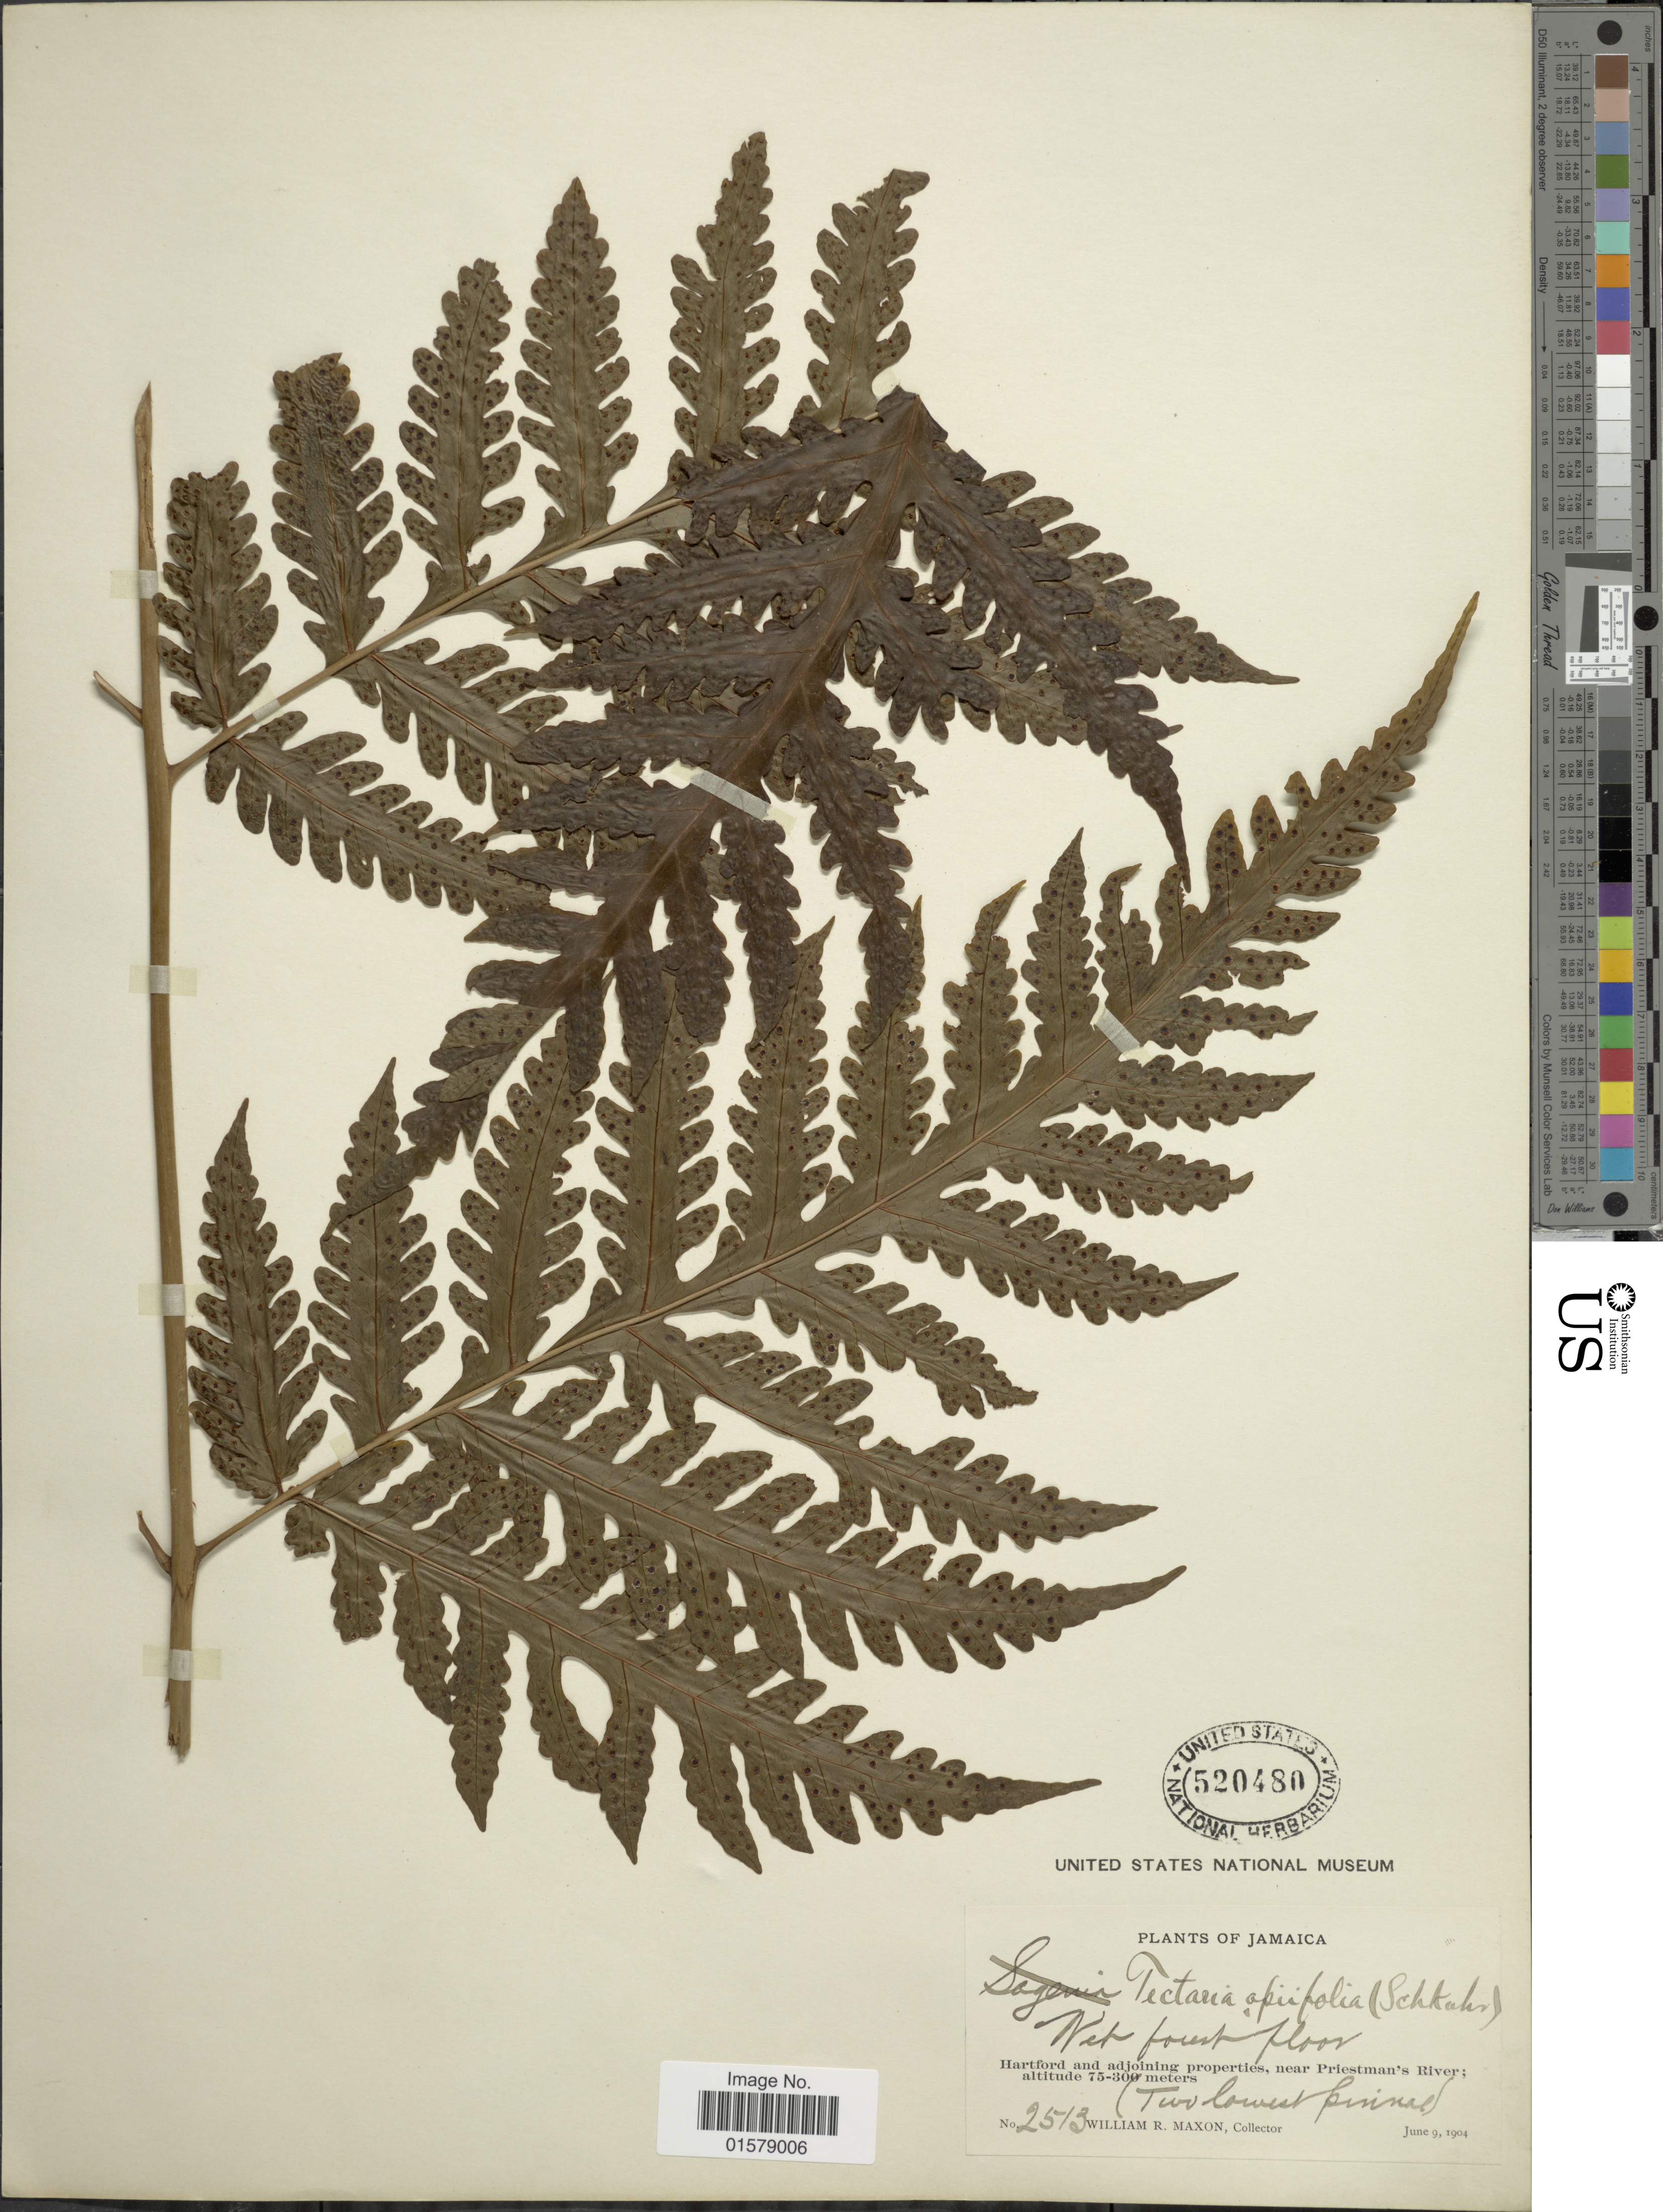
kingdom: Plantae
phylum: Tracheophyta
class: Polypodiopsida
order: Polypodiales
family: Tectariaceae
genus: Tectaria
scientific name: Tectaria apiifolia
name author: (Schkuhr) Copel.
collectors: W. R. Maxon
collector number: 2513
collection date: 1904-06-09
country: Jamaica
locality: Hartford and adjoining properties, near Priestman's River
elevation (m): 75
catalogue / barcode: US 520480